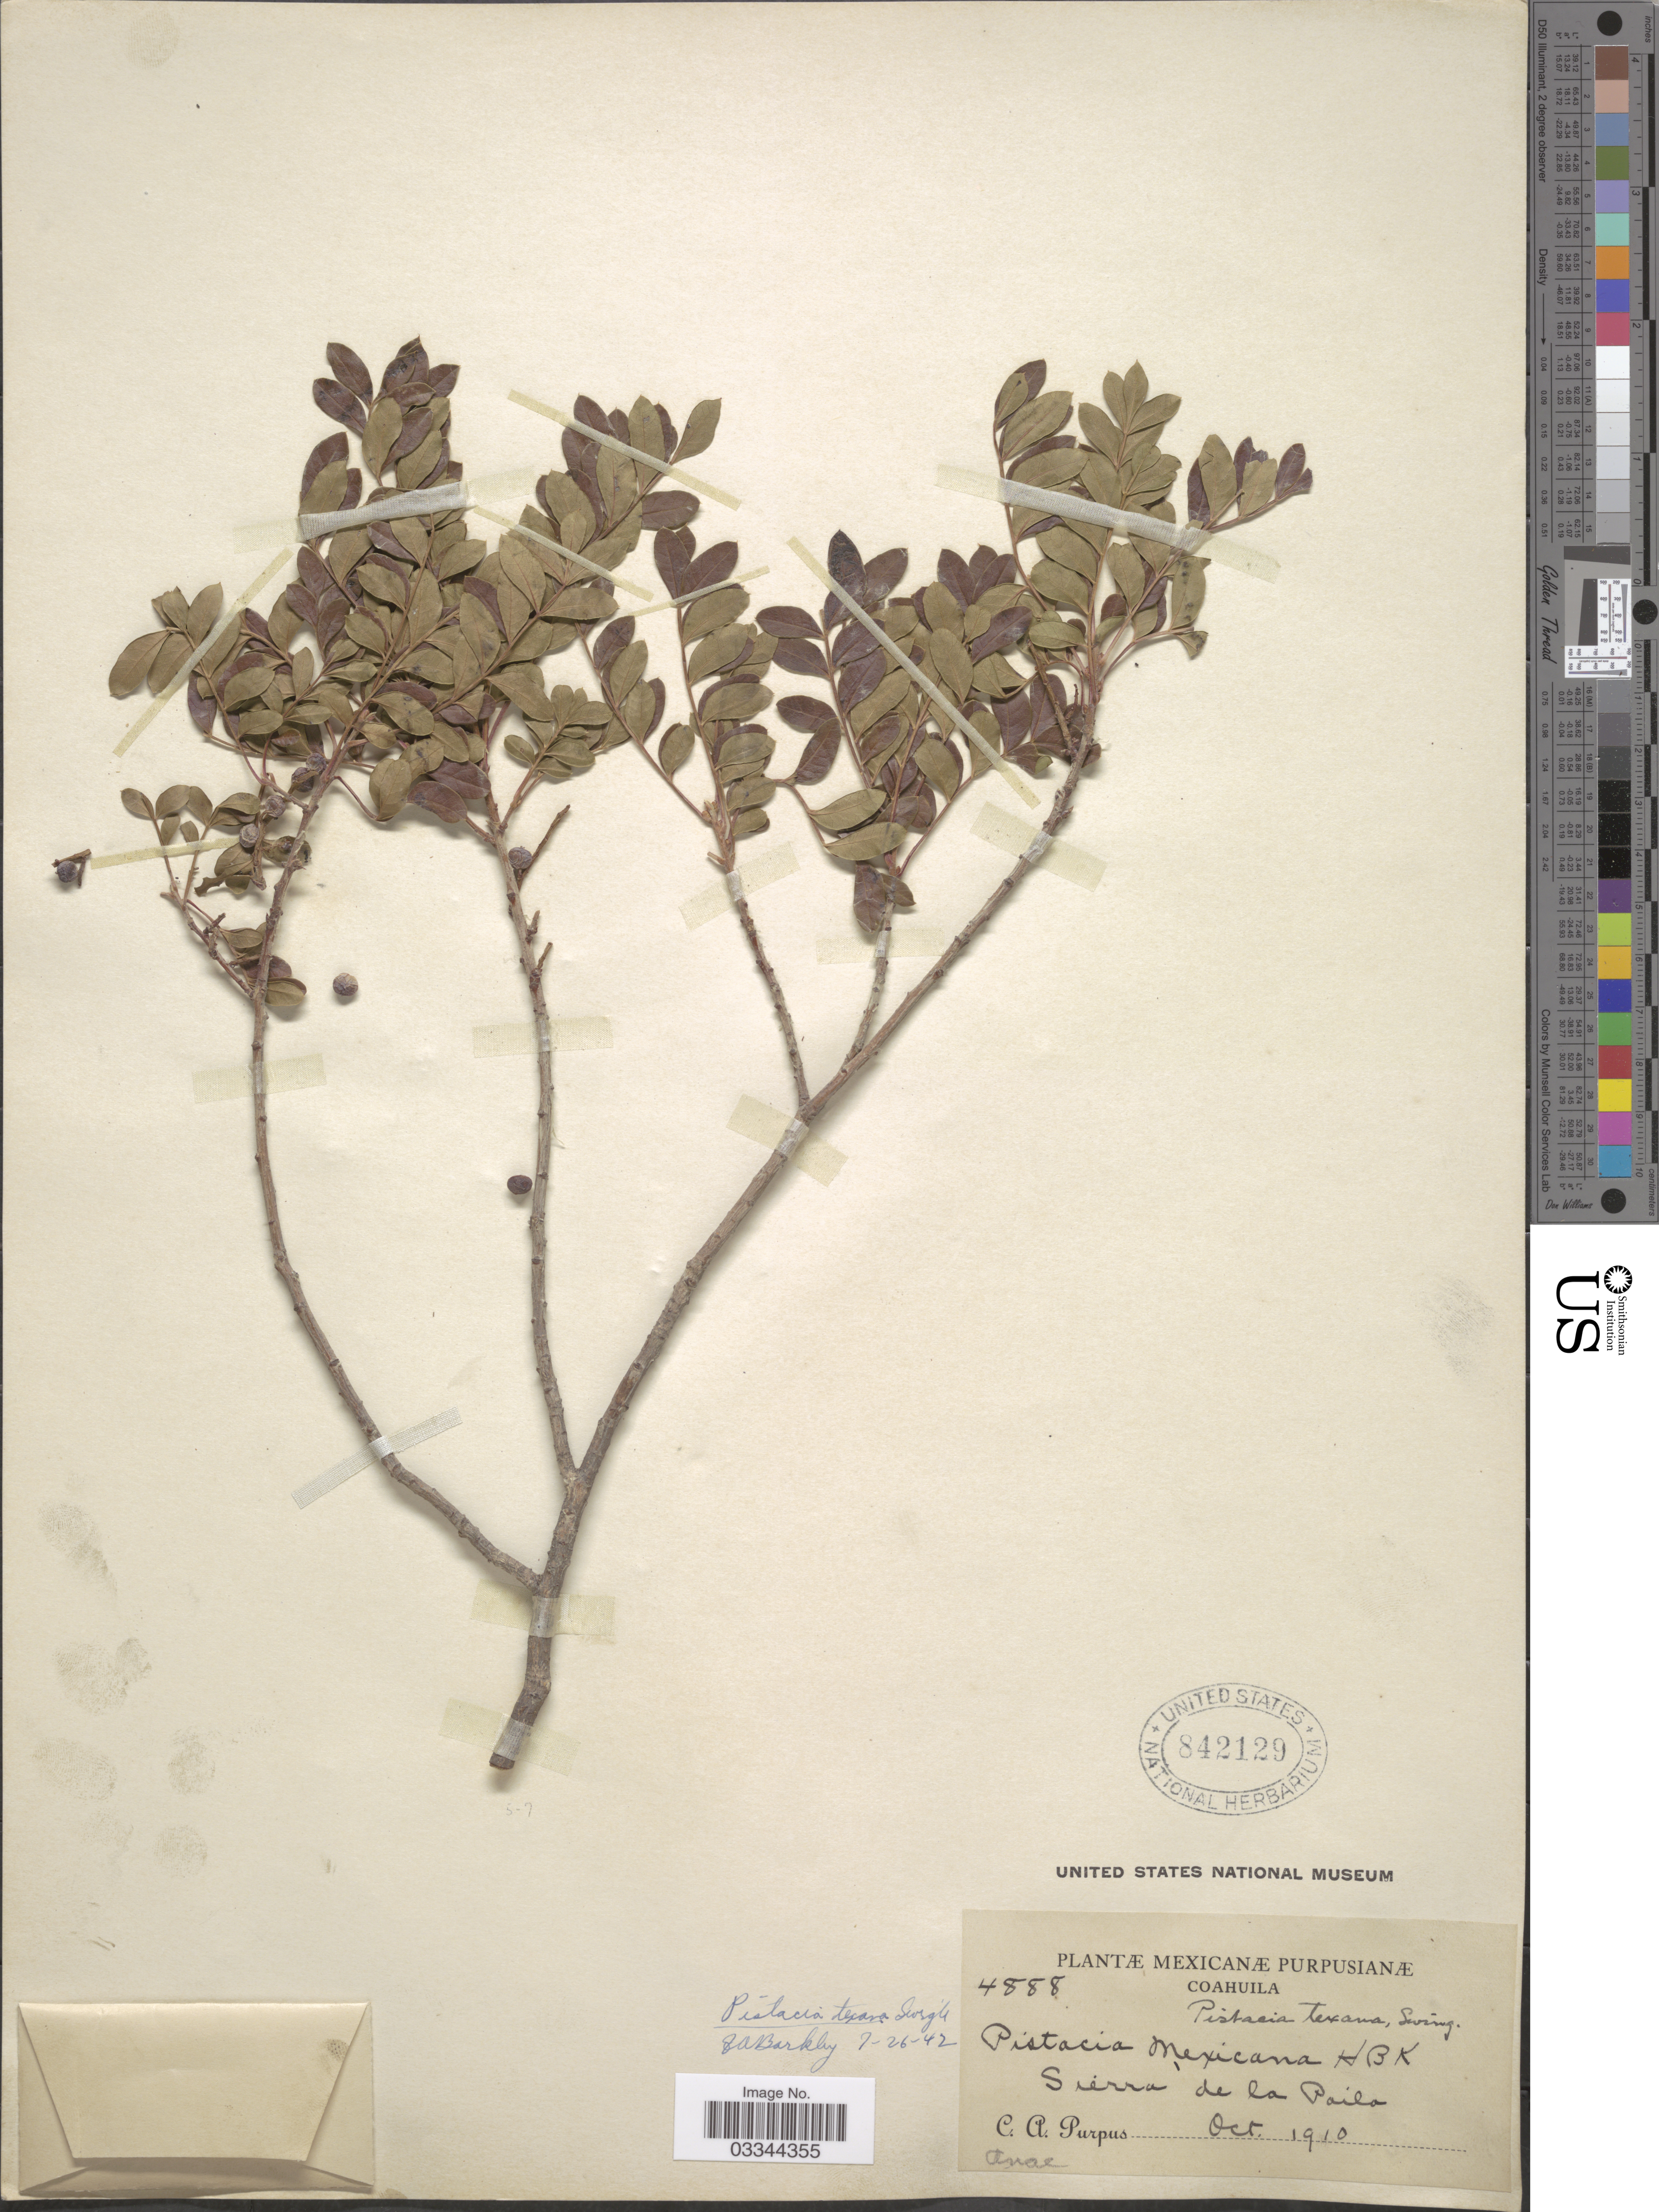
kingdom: Plantae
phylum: Tracheophyta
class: Magnoliopsida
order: Sapindales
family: Anacardiaceae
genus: Pistacia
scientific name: Pistacia mexicana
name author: Kunth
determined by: Mitchell, John D.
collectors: C. A. Purpus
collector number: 4888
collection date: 1910-10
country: Mexico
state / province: Coahuila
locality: Sierra de la Paila.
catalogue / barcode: US 842129